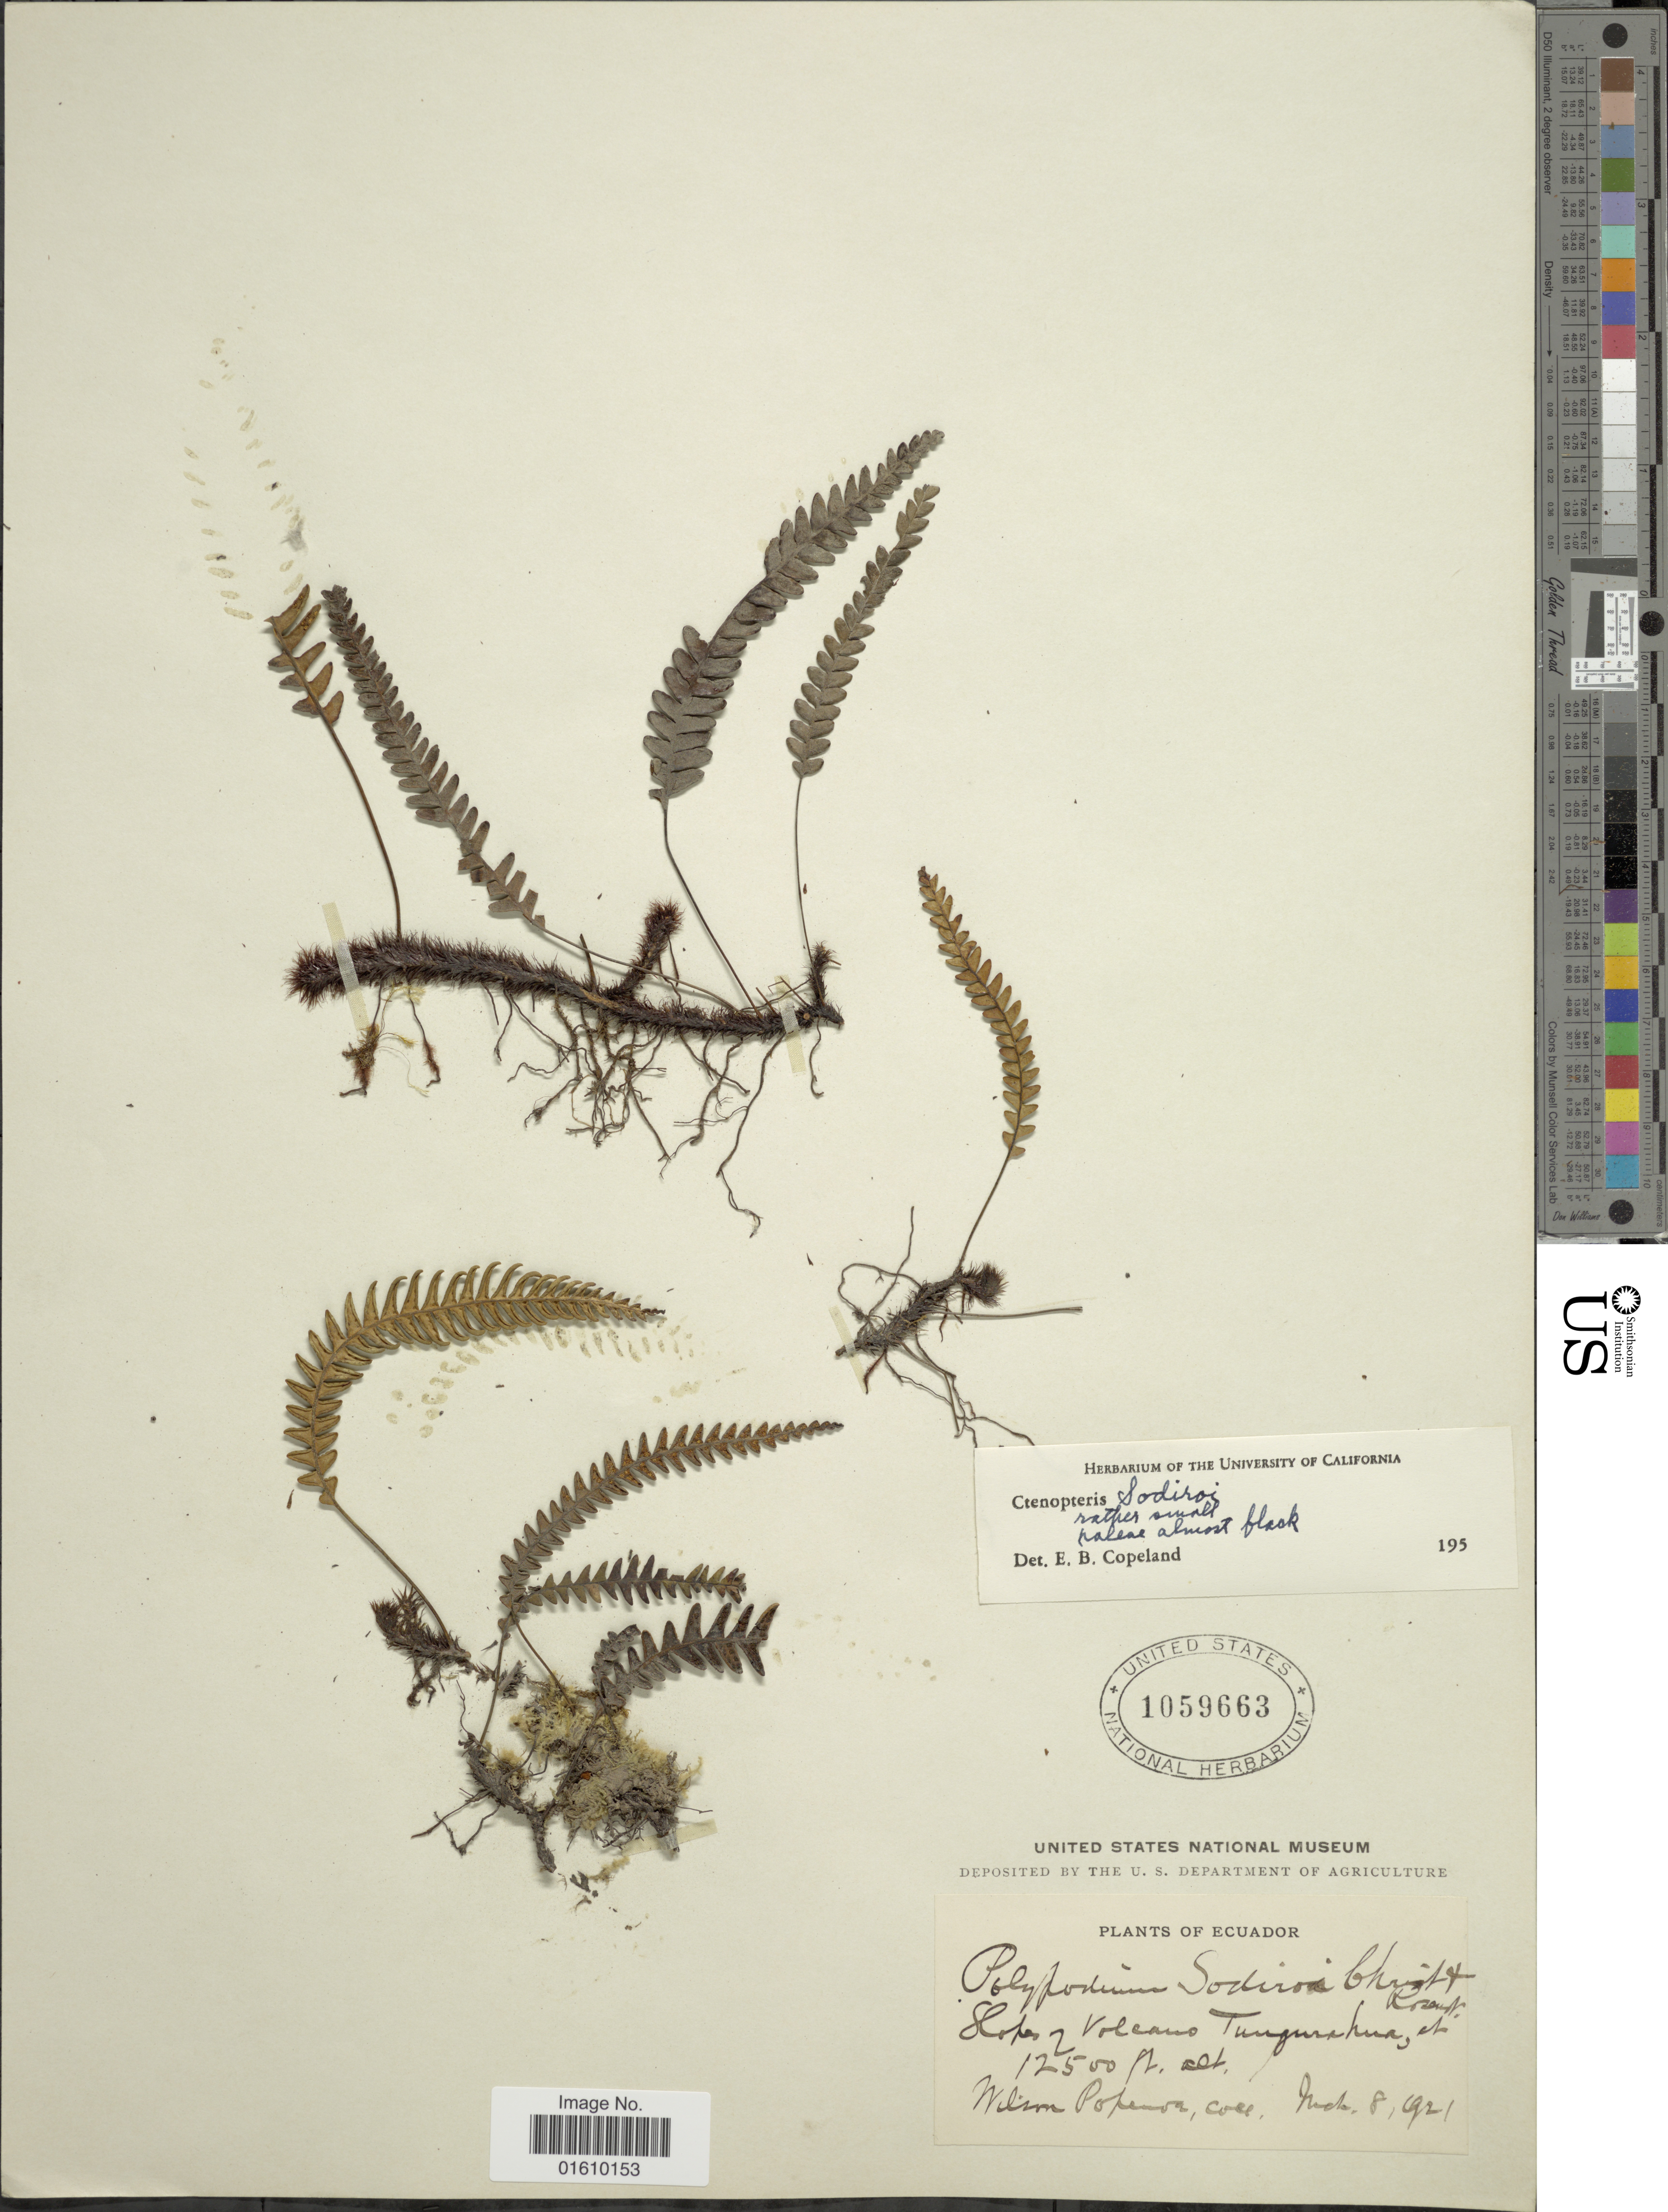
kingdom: Plantae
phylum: Tracheophyta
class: Polypodiopsida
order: Polypodiales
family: Polypodiaceae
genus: Melpomene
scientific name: Melpomene sodiroi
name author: (Christ & Rosenst.) A.R. Sm. & R.C. Moran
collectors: W. Popenoe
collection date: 1921-03-08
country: Ecuador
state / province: Tungurahua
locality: Slopes of Volcano Tungurahua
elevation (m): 3810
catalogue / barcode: US 1059663